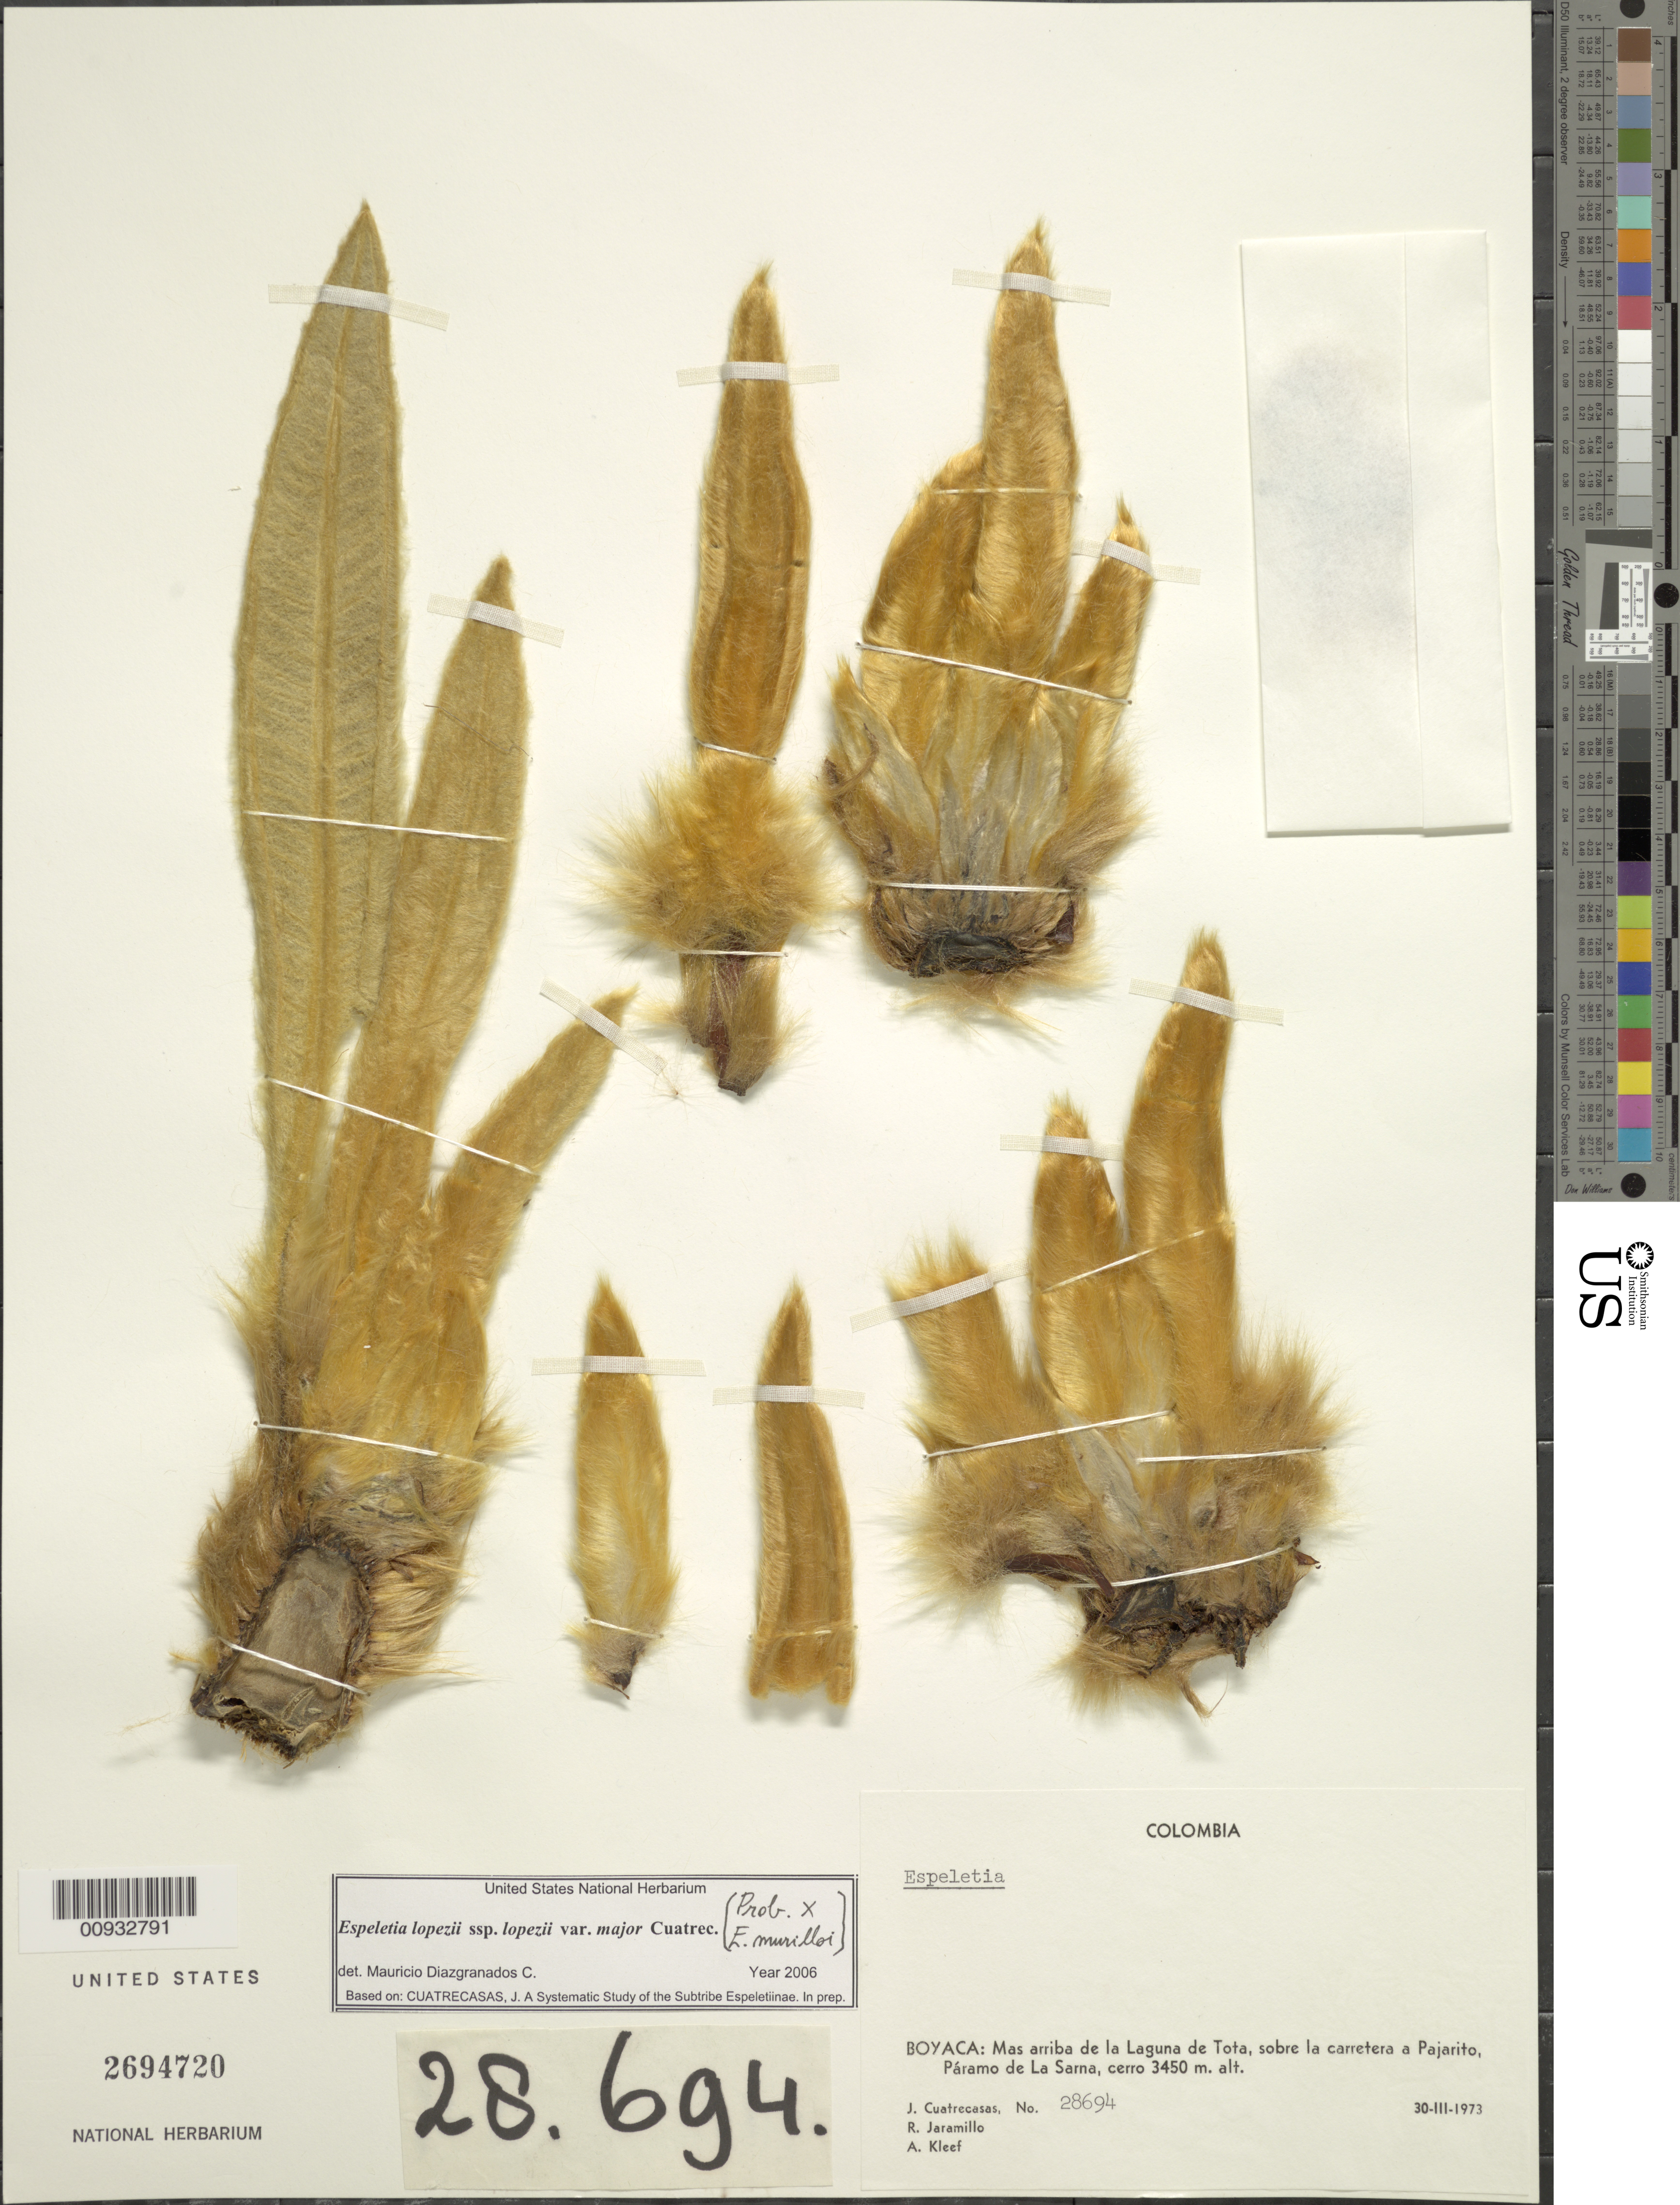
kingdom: Plantae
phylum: Tracheophyta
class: Magnoliopsida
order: Asterales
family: Asteraceae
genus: Espeletia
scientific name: Espeletia lopezii var. major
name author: Cuatrec.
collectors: J. Cuatrecasas, R. Jaramillo M. & A. Kleef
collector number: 28694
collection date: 1973-03-30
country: Colombia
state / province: Boyacá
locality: Mas arriba de la Laguna de Tota, sobre la carretera a Pajarito, Paramo de La Sarna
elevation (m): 3450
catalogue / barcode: US 2694720